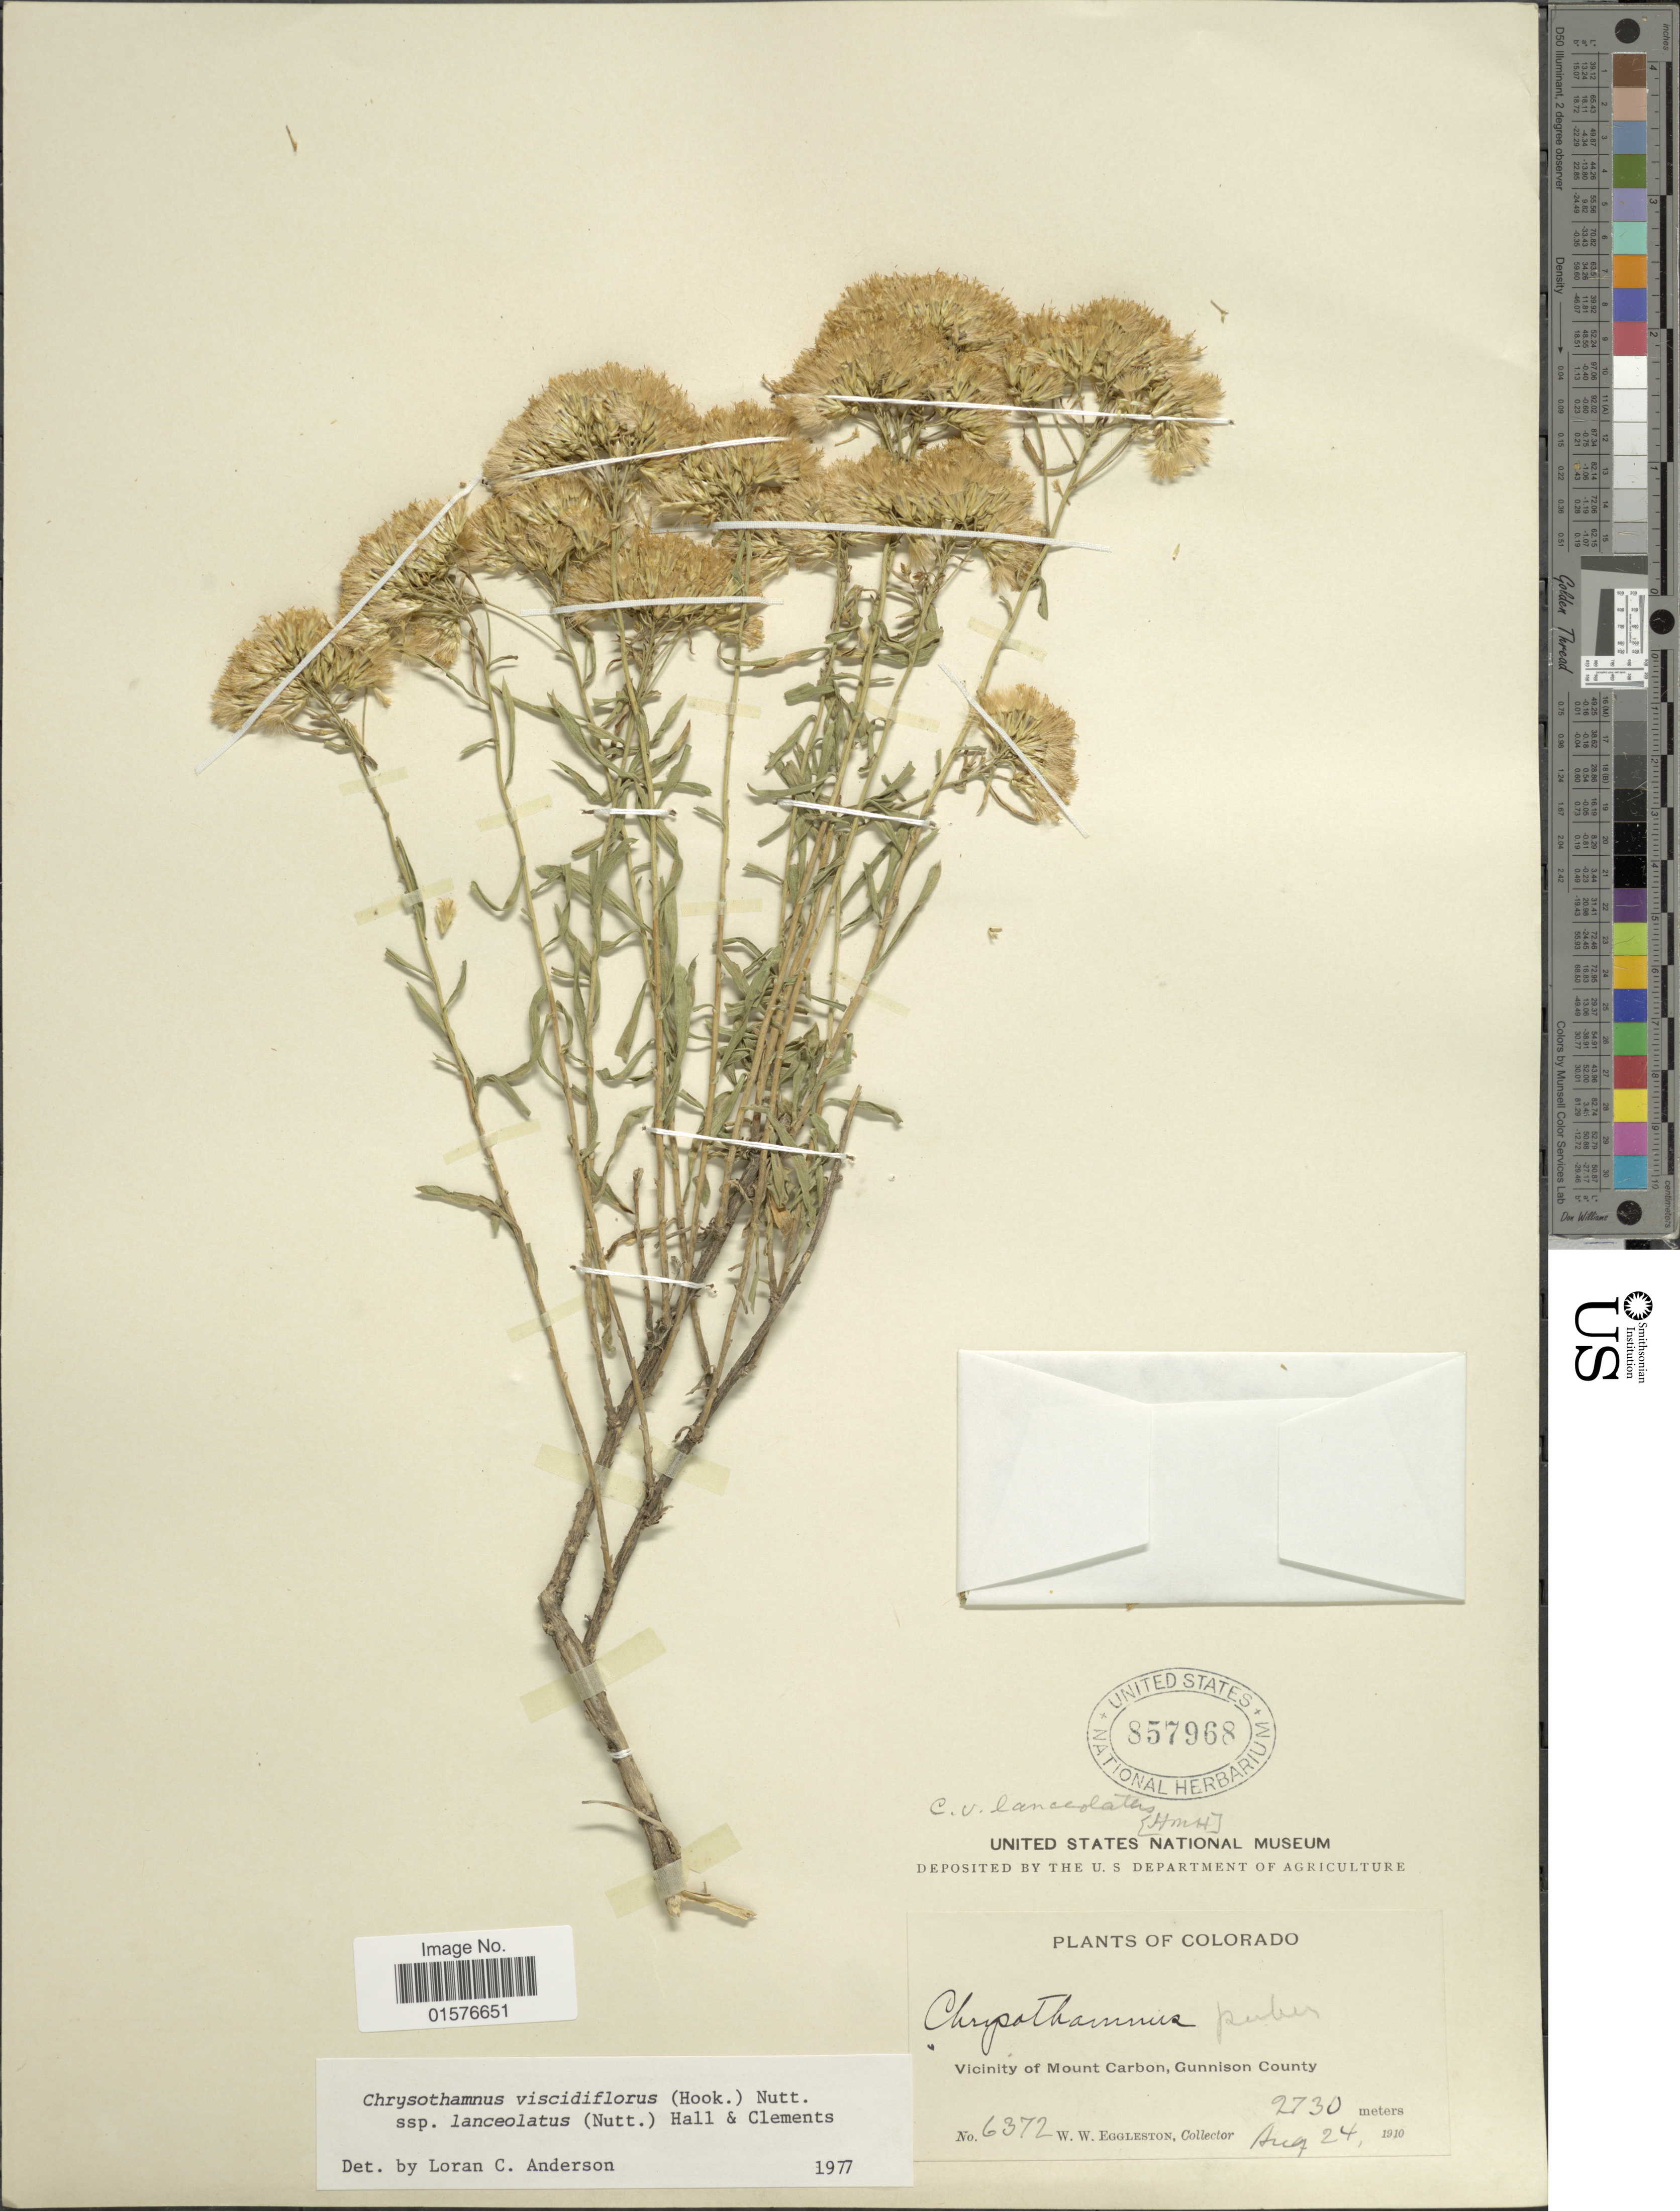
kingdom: Plantae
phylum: Tracheophyta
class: Magnoliopsida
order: Asterales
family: Asteraceae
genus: Chrysothamnus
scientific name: Chrysothamnus viscidiflorus subsp. lanceolatus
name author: (Nutt.) H.M. Hall & Clem.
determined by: Urbatsch, Lowell E., Curator (LSU), Louisiana State University (UNITED STATES)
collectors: W. W. Eggleston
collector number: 6372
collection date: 1910-08-24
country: United States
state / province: Colorado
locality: Vicinity of Mount Carbon, Gunnison County.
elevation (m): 2730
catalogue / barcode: US 857968